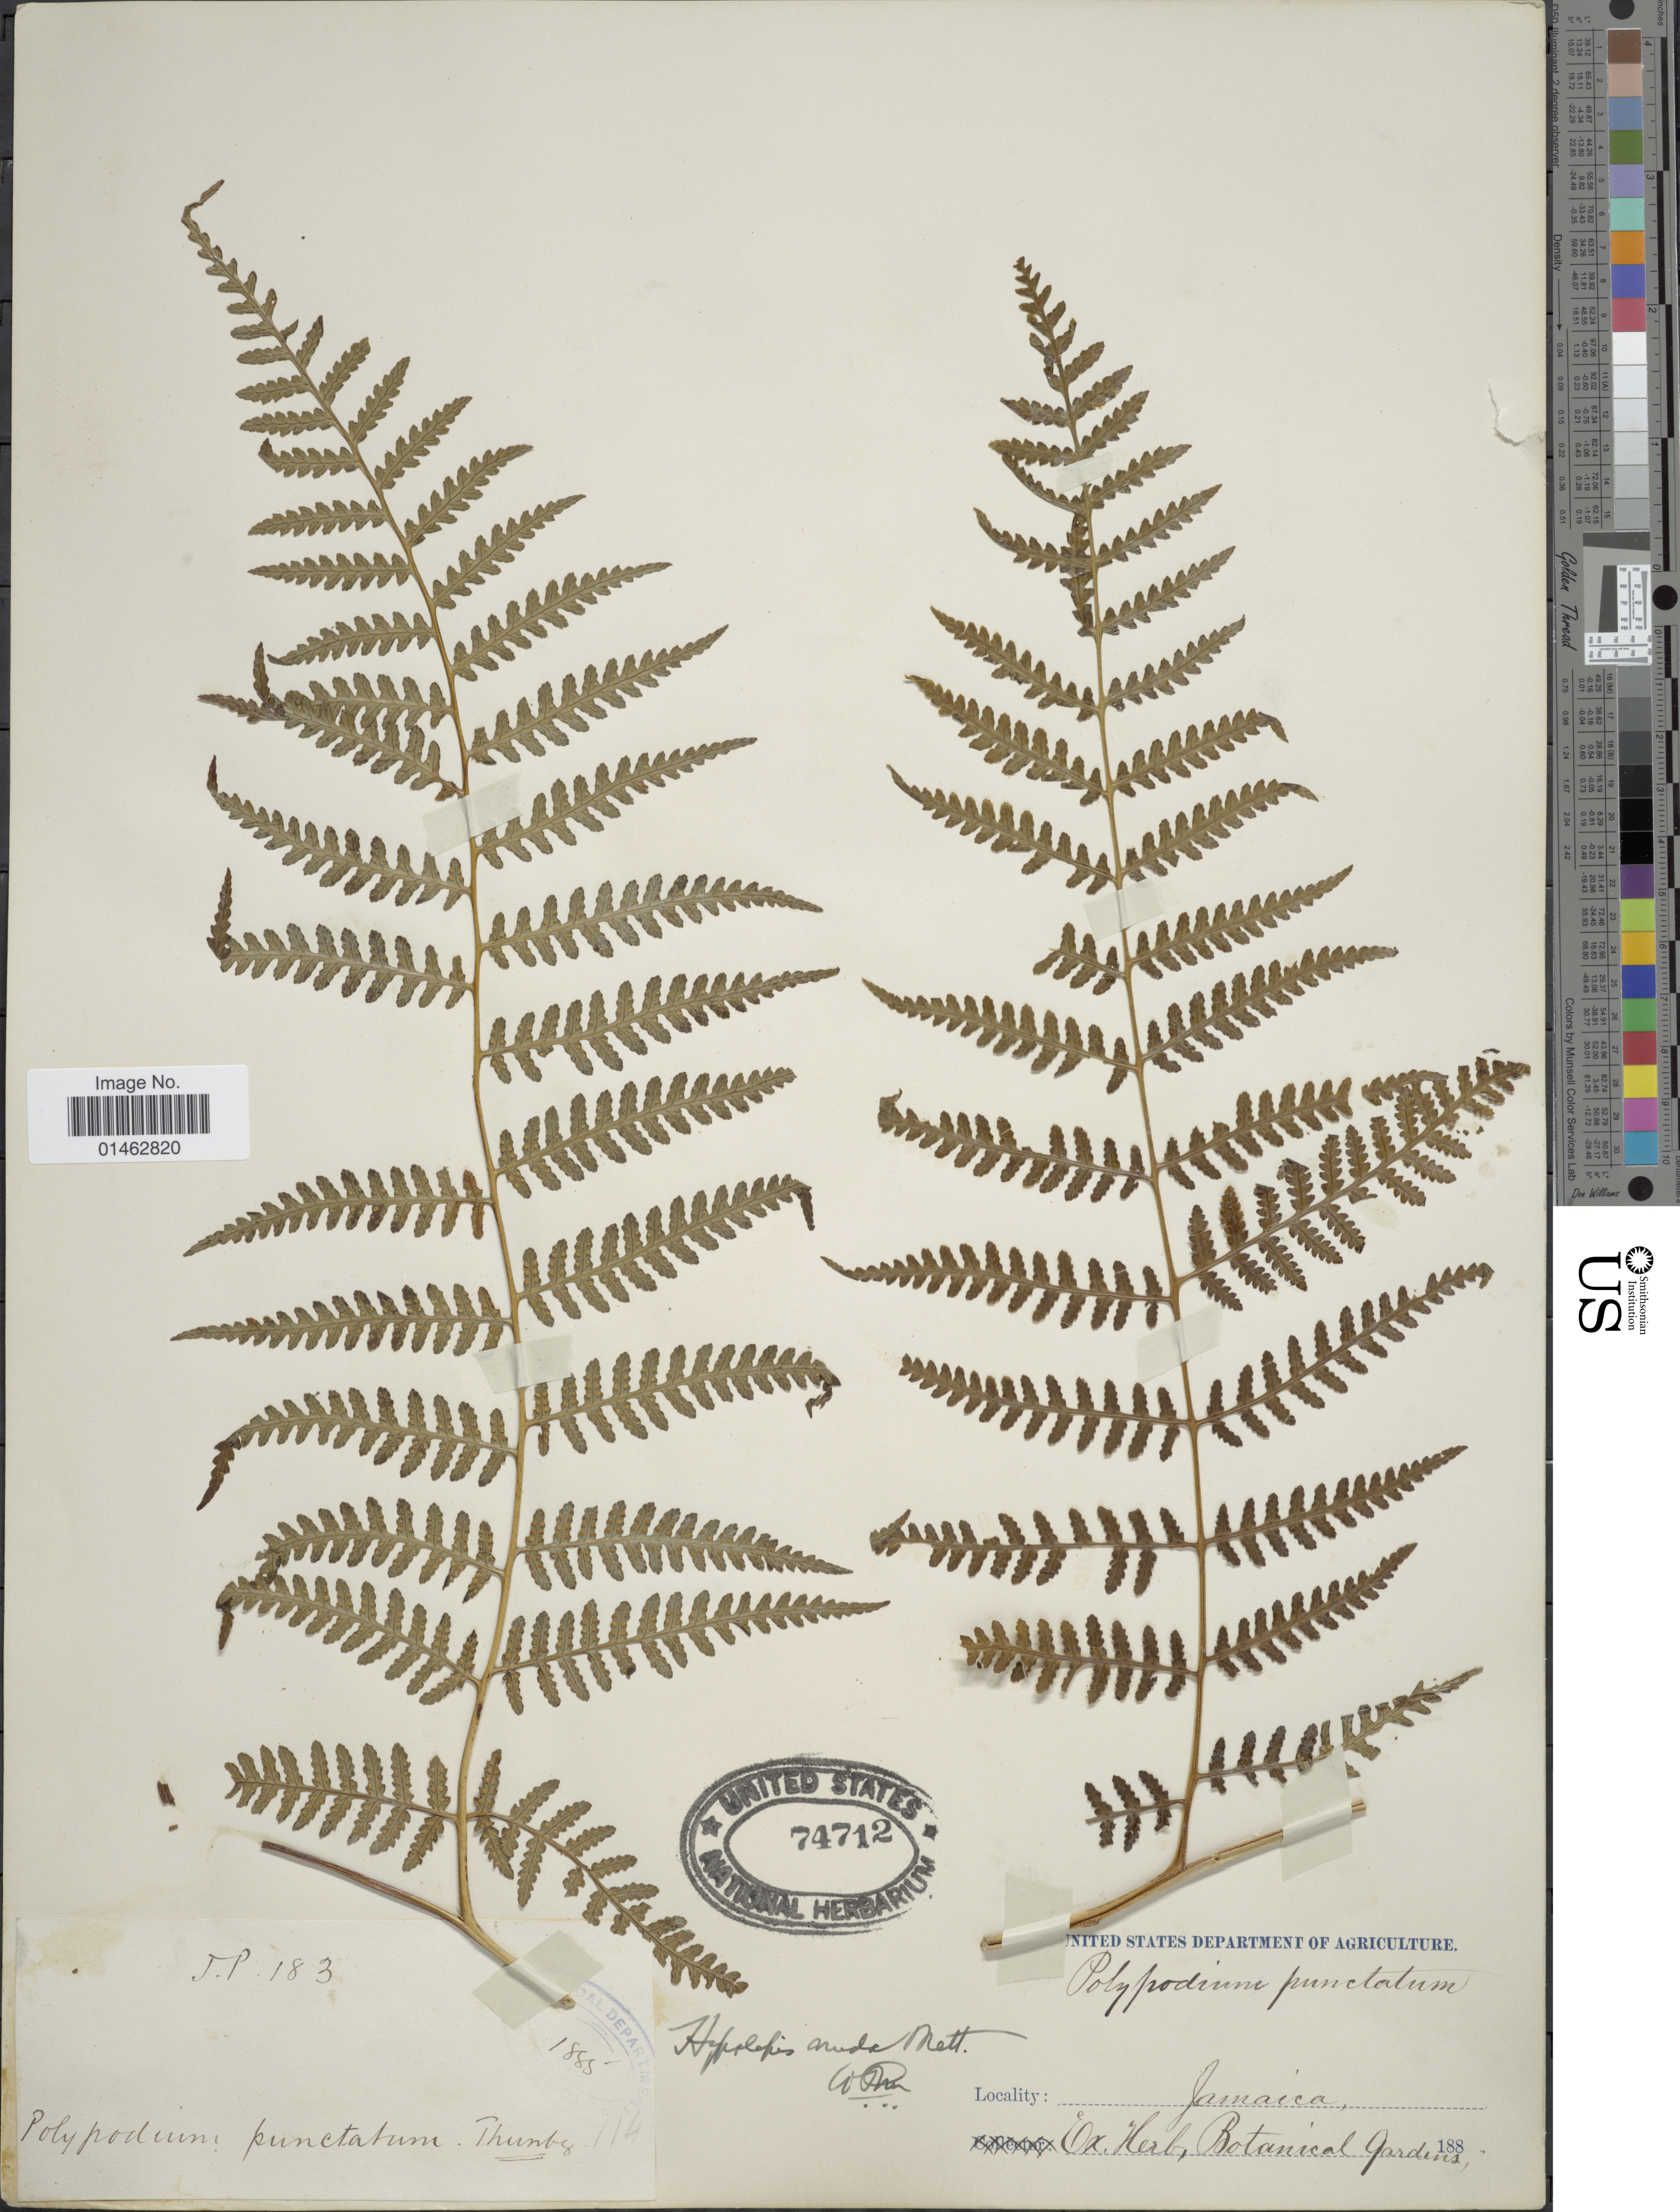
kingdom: Plantae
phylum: Tracheophyta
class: Polypodiopsida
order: Polypodiales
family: Dennstaedtiaceae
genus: Hypolepis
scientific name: Hypolepis nuda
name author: Mett. ex Kuhn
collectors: ex herb. Bot. Gard.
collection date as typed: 188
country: Jamaica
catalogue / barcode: US 74712